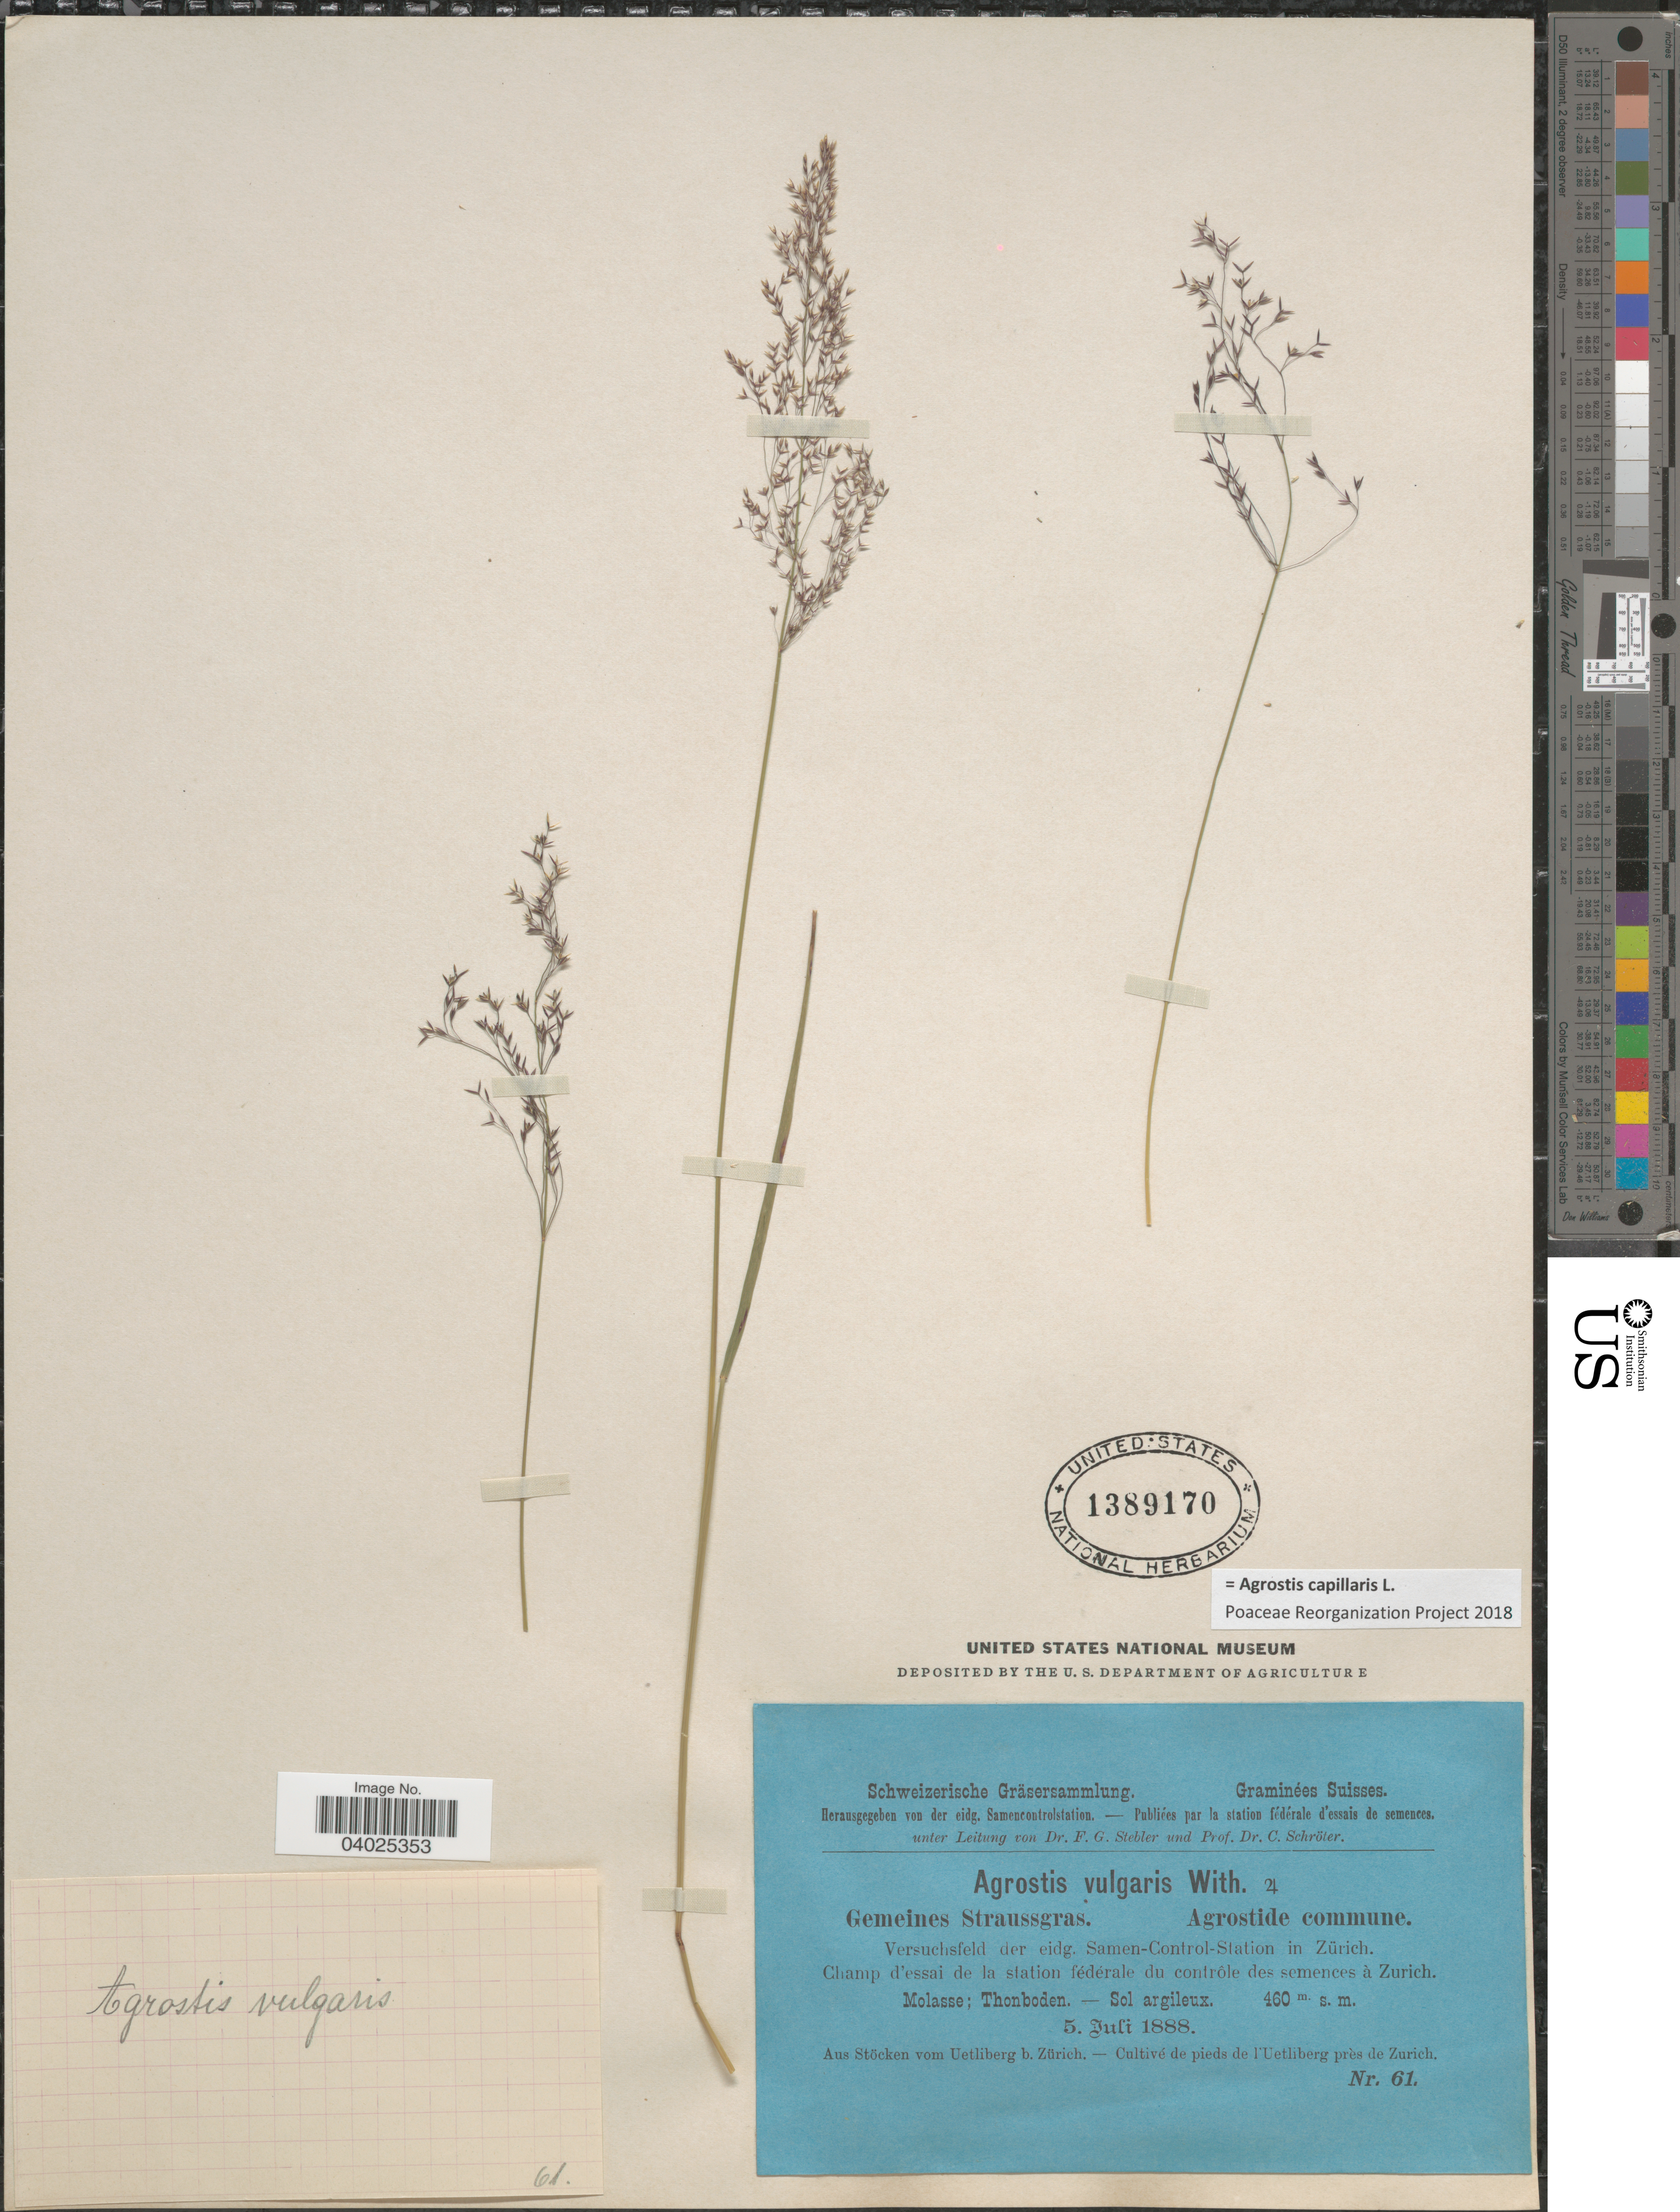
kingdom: Plantae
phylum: Tracheophyta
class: Liliopsida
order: Poales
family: Poaceae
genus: Agrostis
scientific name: Agrostis capillaris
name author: L.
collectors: Stebler, F.G. & Schröter, C.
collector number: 61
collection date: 1888-07-05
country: Switzerland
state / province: Zurich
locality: Samen-Control-Station in Zürich. Champ d'essai de la station féderale du contrôle des semences à Zurich. Molasse; Thonboden. Aus Stöcken vom Uetliberg b. Zürich. - Cultivé de pieds de l'Uetliberg près de Zurich.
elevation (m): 460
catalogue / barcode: US 1389170